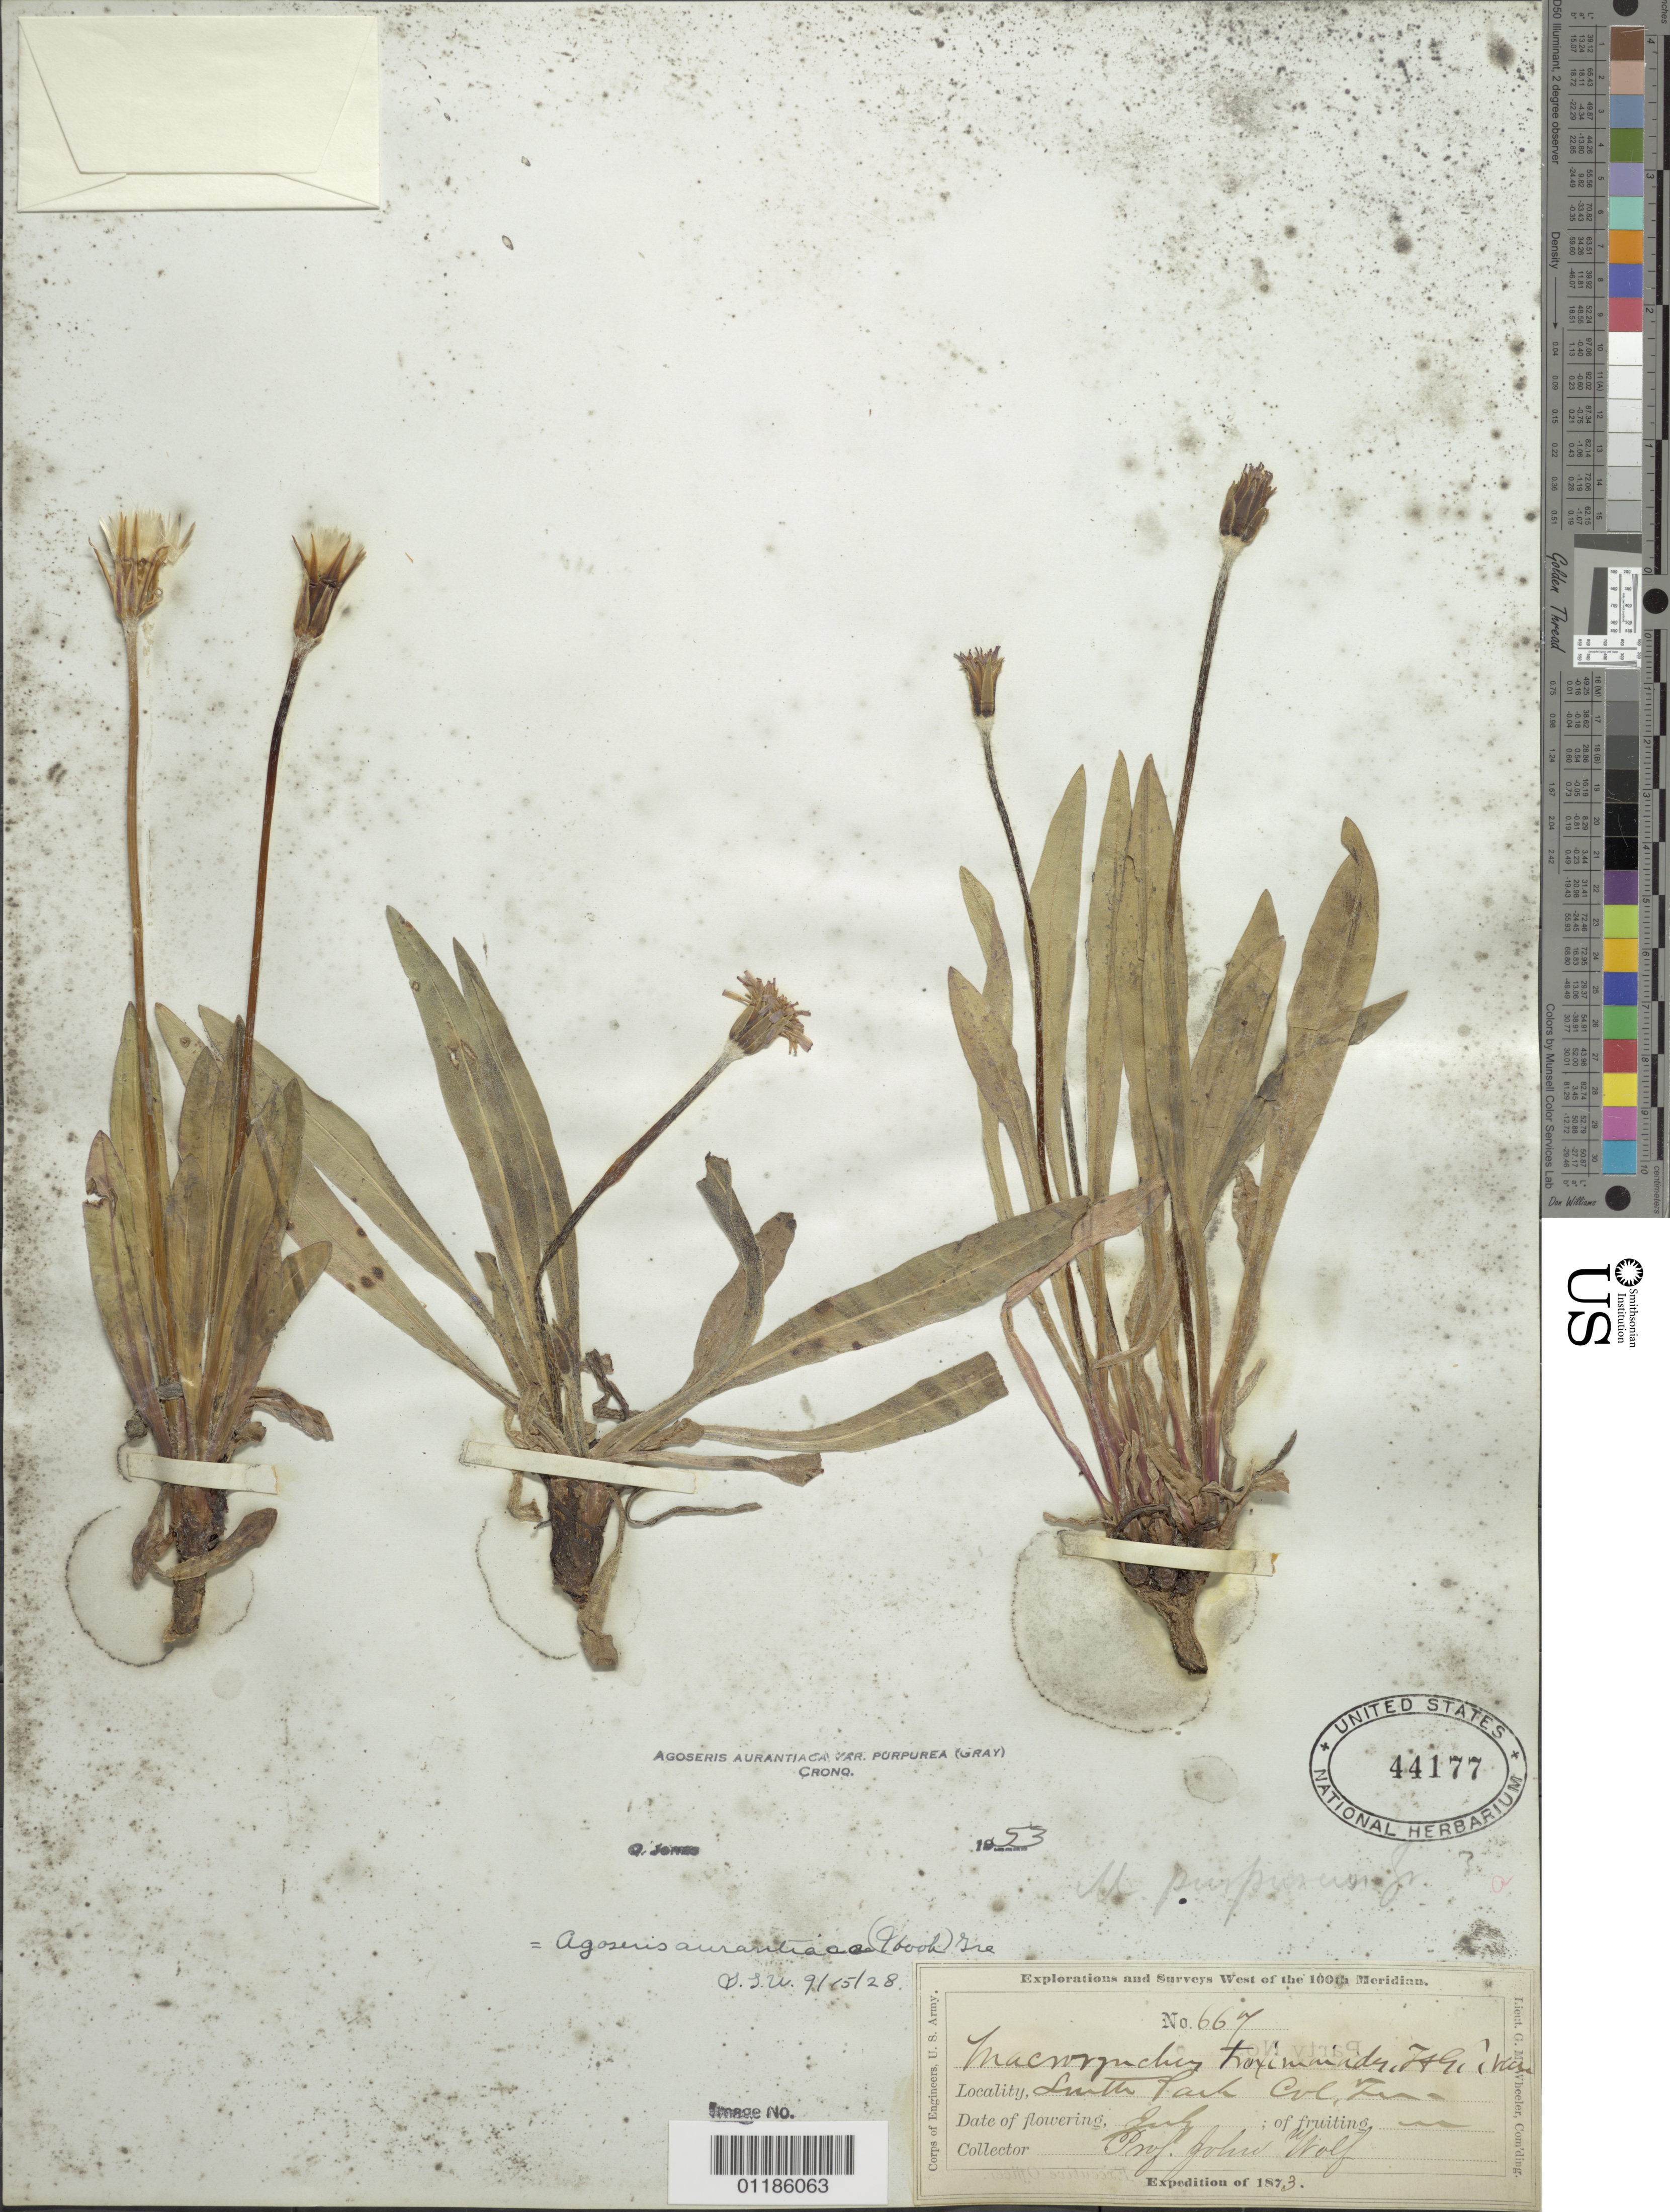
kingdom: Plantae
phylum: Tracheophyta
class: Magnoliopsida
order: Asterales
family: Asteraceae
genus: Agoseris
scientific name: Agoseris aurantiaca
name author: (Hook.) Greene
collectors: J. Wolf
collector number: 667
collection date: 1873-07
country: United States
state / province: Colorado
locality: South Park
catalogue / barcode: US 44177